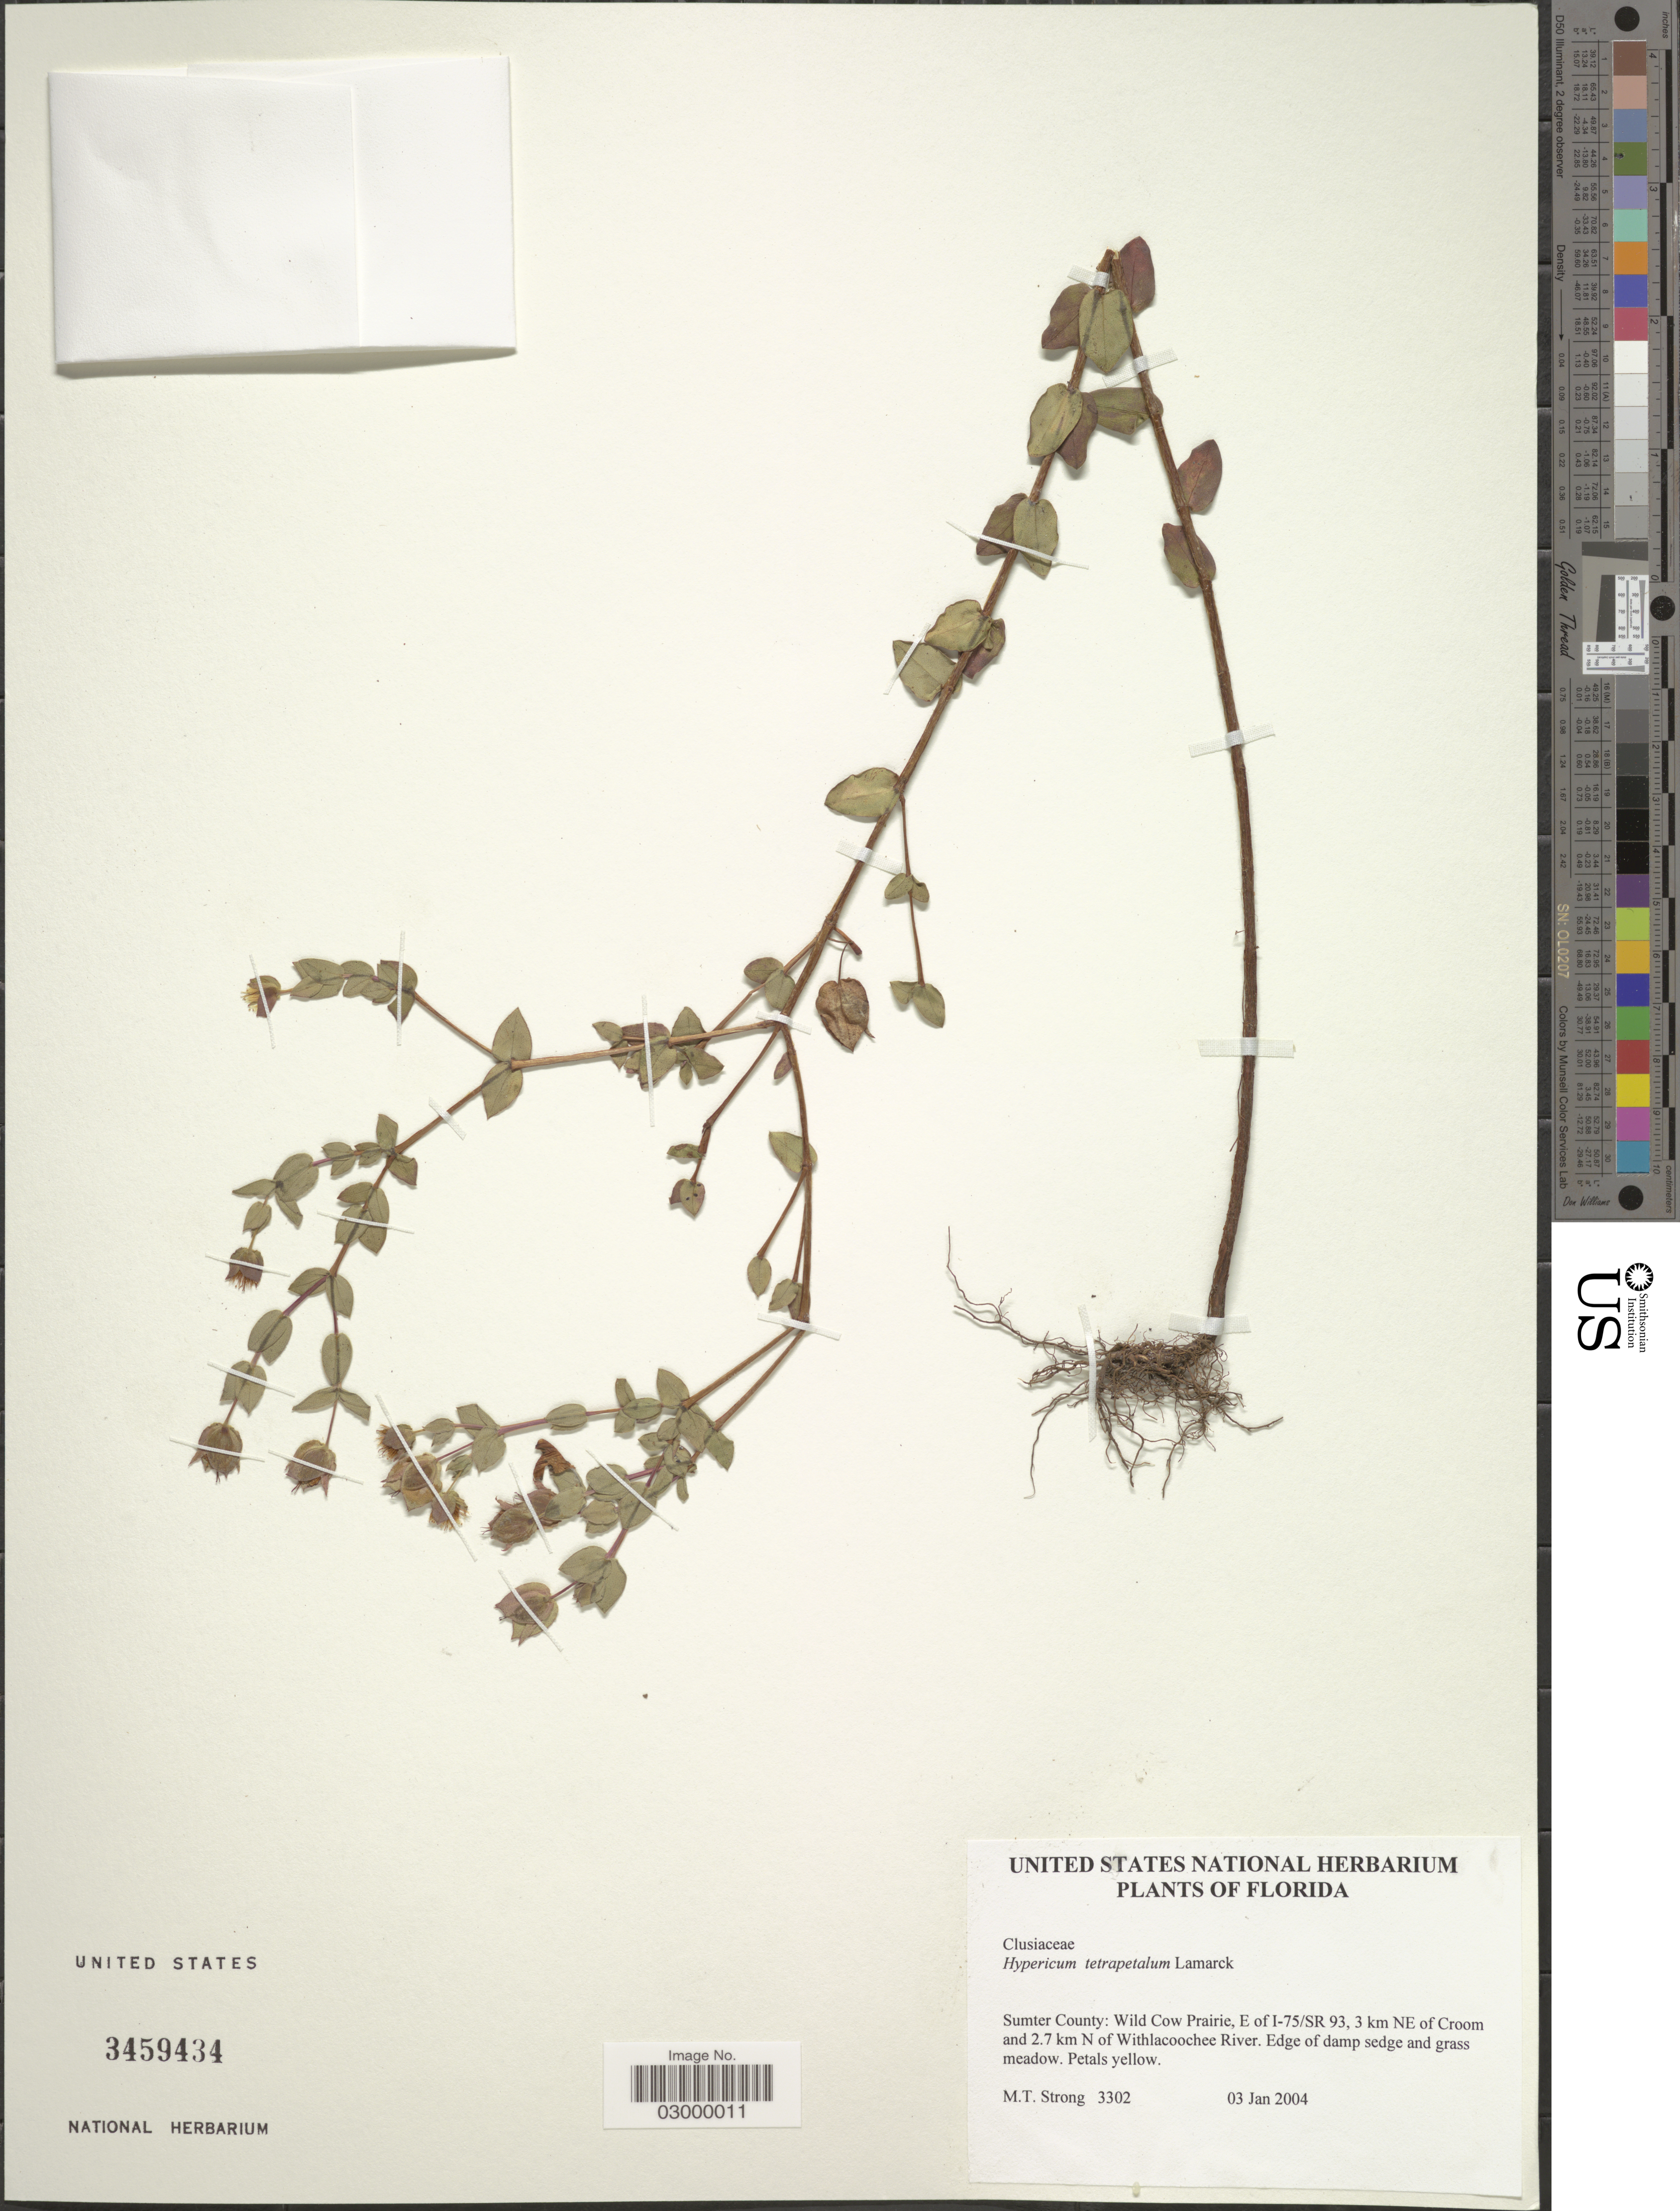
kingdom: Plantae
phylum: Tracheophyta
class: Magnoliopsida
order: Malpighiales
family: Hypericaceae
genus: Hypericum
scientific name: Hypericum tetrapetalum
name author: Lam.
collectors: M. T. Strong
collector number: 3302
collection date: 2004-01-03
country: United States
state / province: Florida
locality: Sumter County: Wild Cow Prairie, E of I-75/SR 93, 3 km NE of Croom and 2.7 km N of Withlacoochee River.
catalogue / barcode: US 3459434